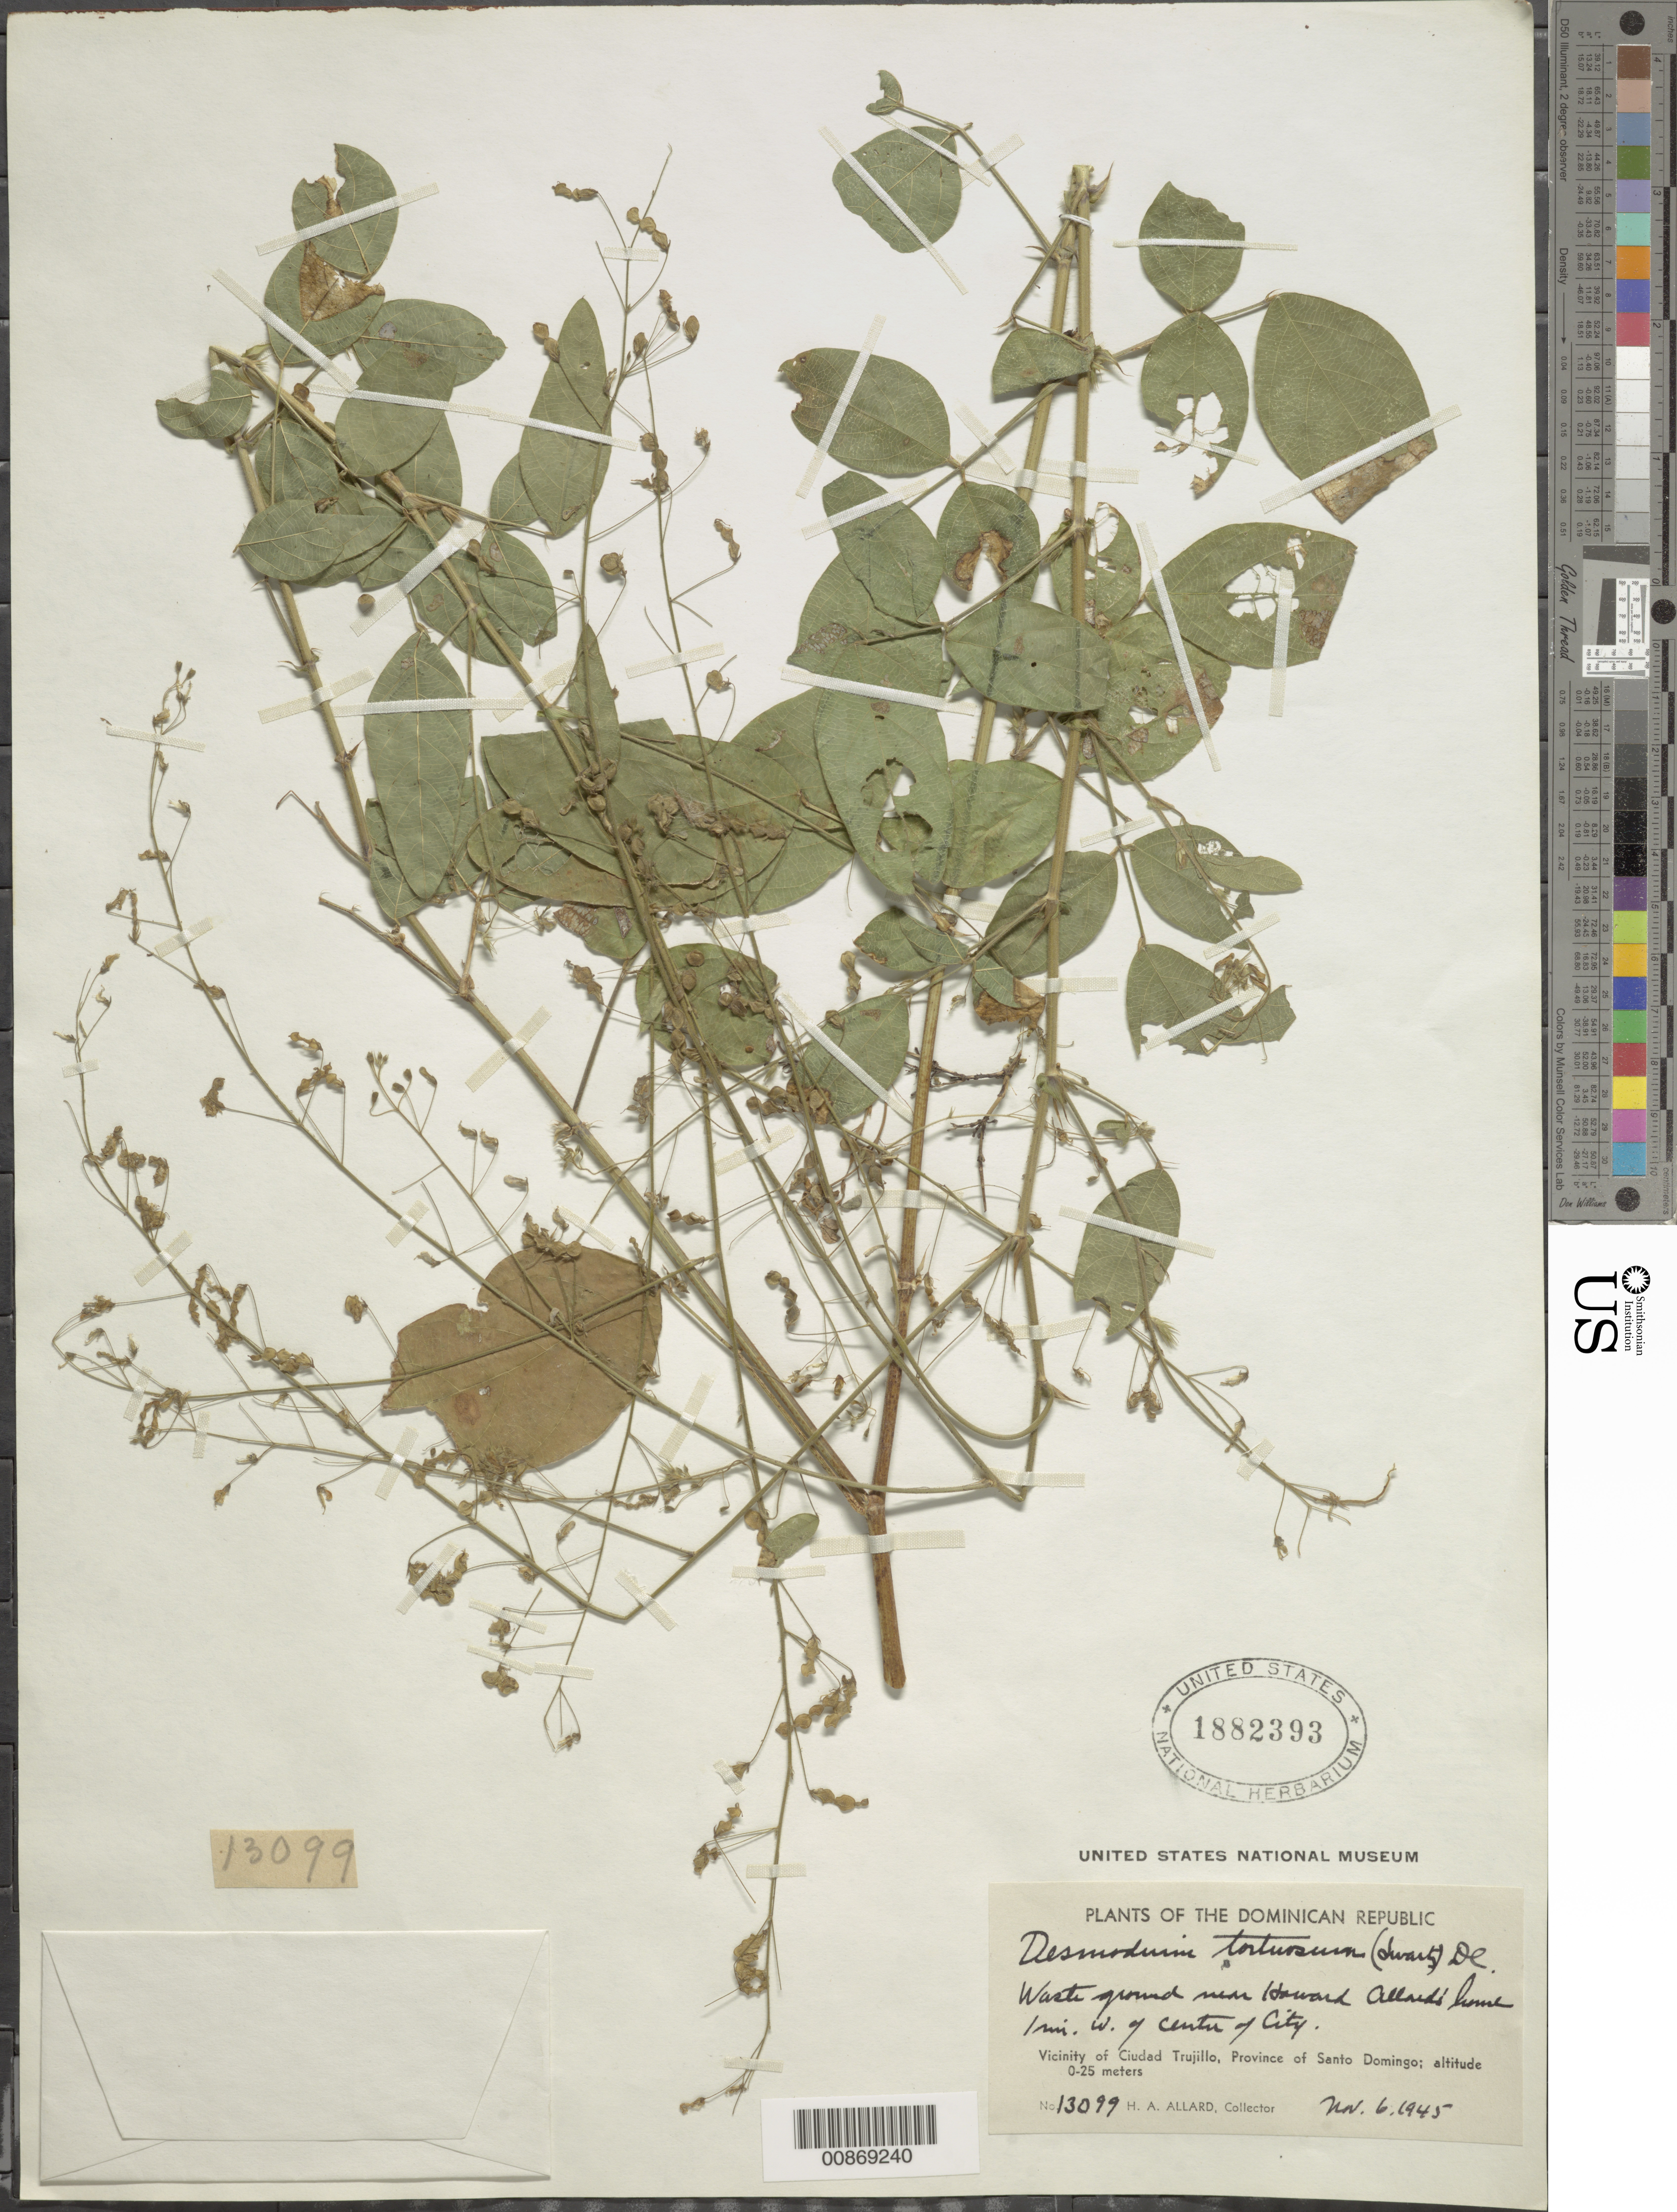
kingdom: Plantae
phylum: Tracheophyta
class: Magnoliopsida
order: Fabales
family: Fabaceae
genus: Desmodium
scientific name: Desmodium tortuosum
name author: (Sw.) DC.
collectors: H. A. Allard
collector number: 13099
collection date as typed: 06 Nov 1945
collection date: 1945-11-06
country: Dominican Republic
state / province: Distrito Nacional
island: Hispaniola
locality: Vicinity of Ciudad Trujillo, Province of Santo Domingo (obsolete). Waste ground near Howard Allard's home, 1 mi. W of center of city.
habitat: Waste ground.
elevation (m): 0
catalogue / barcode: US 1882393